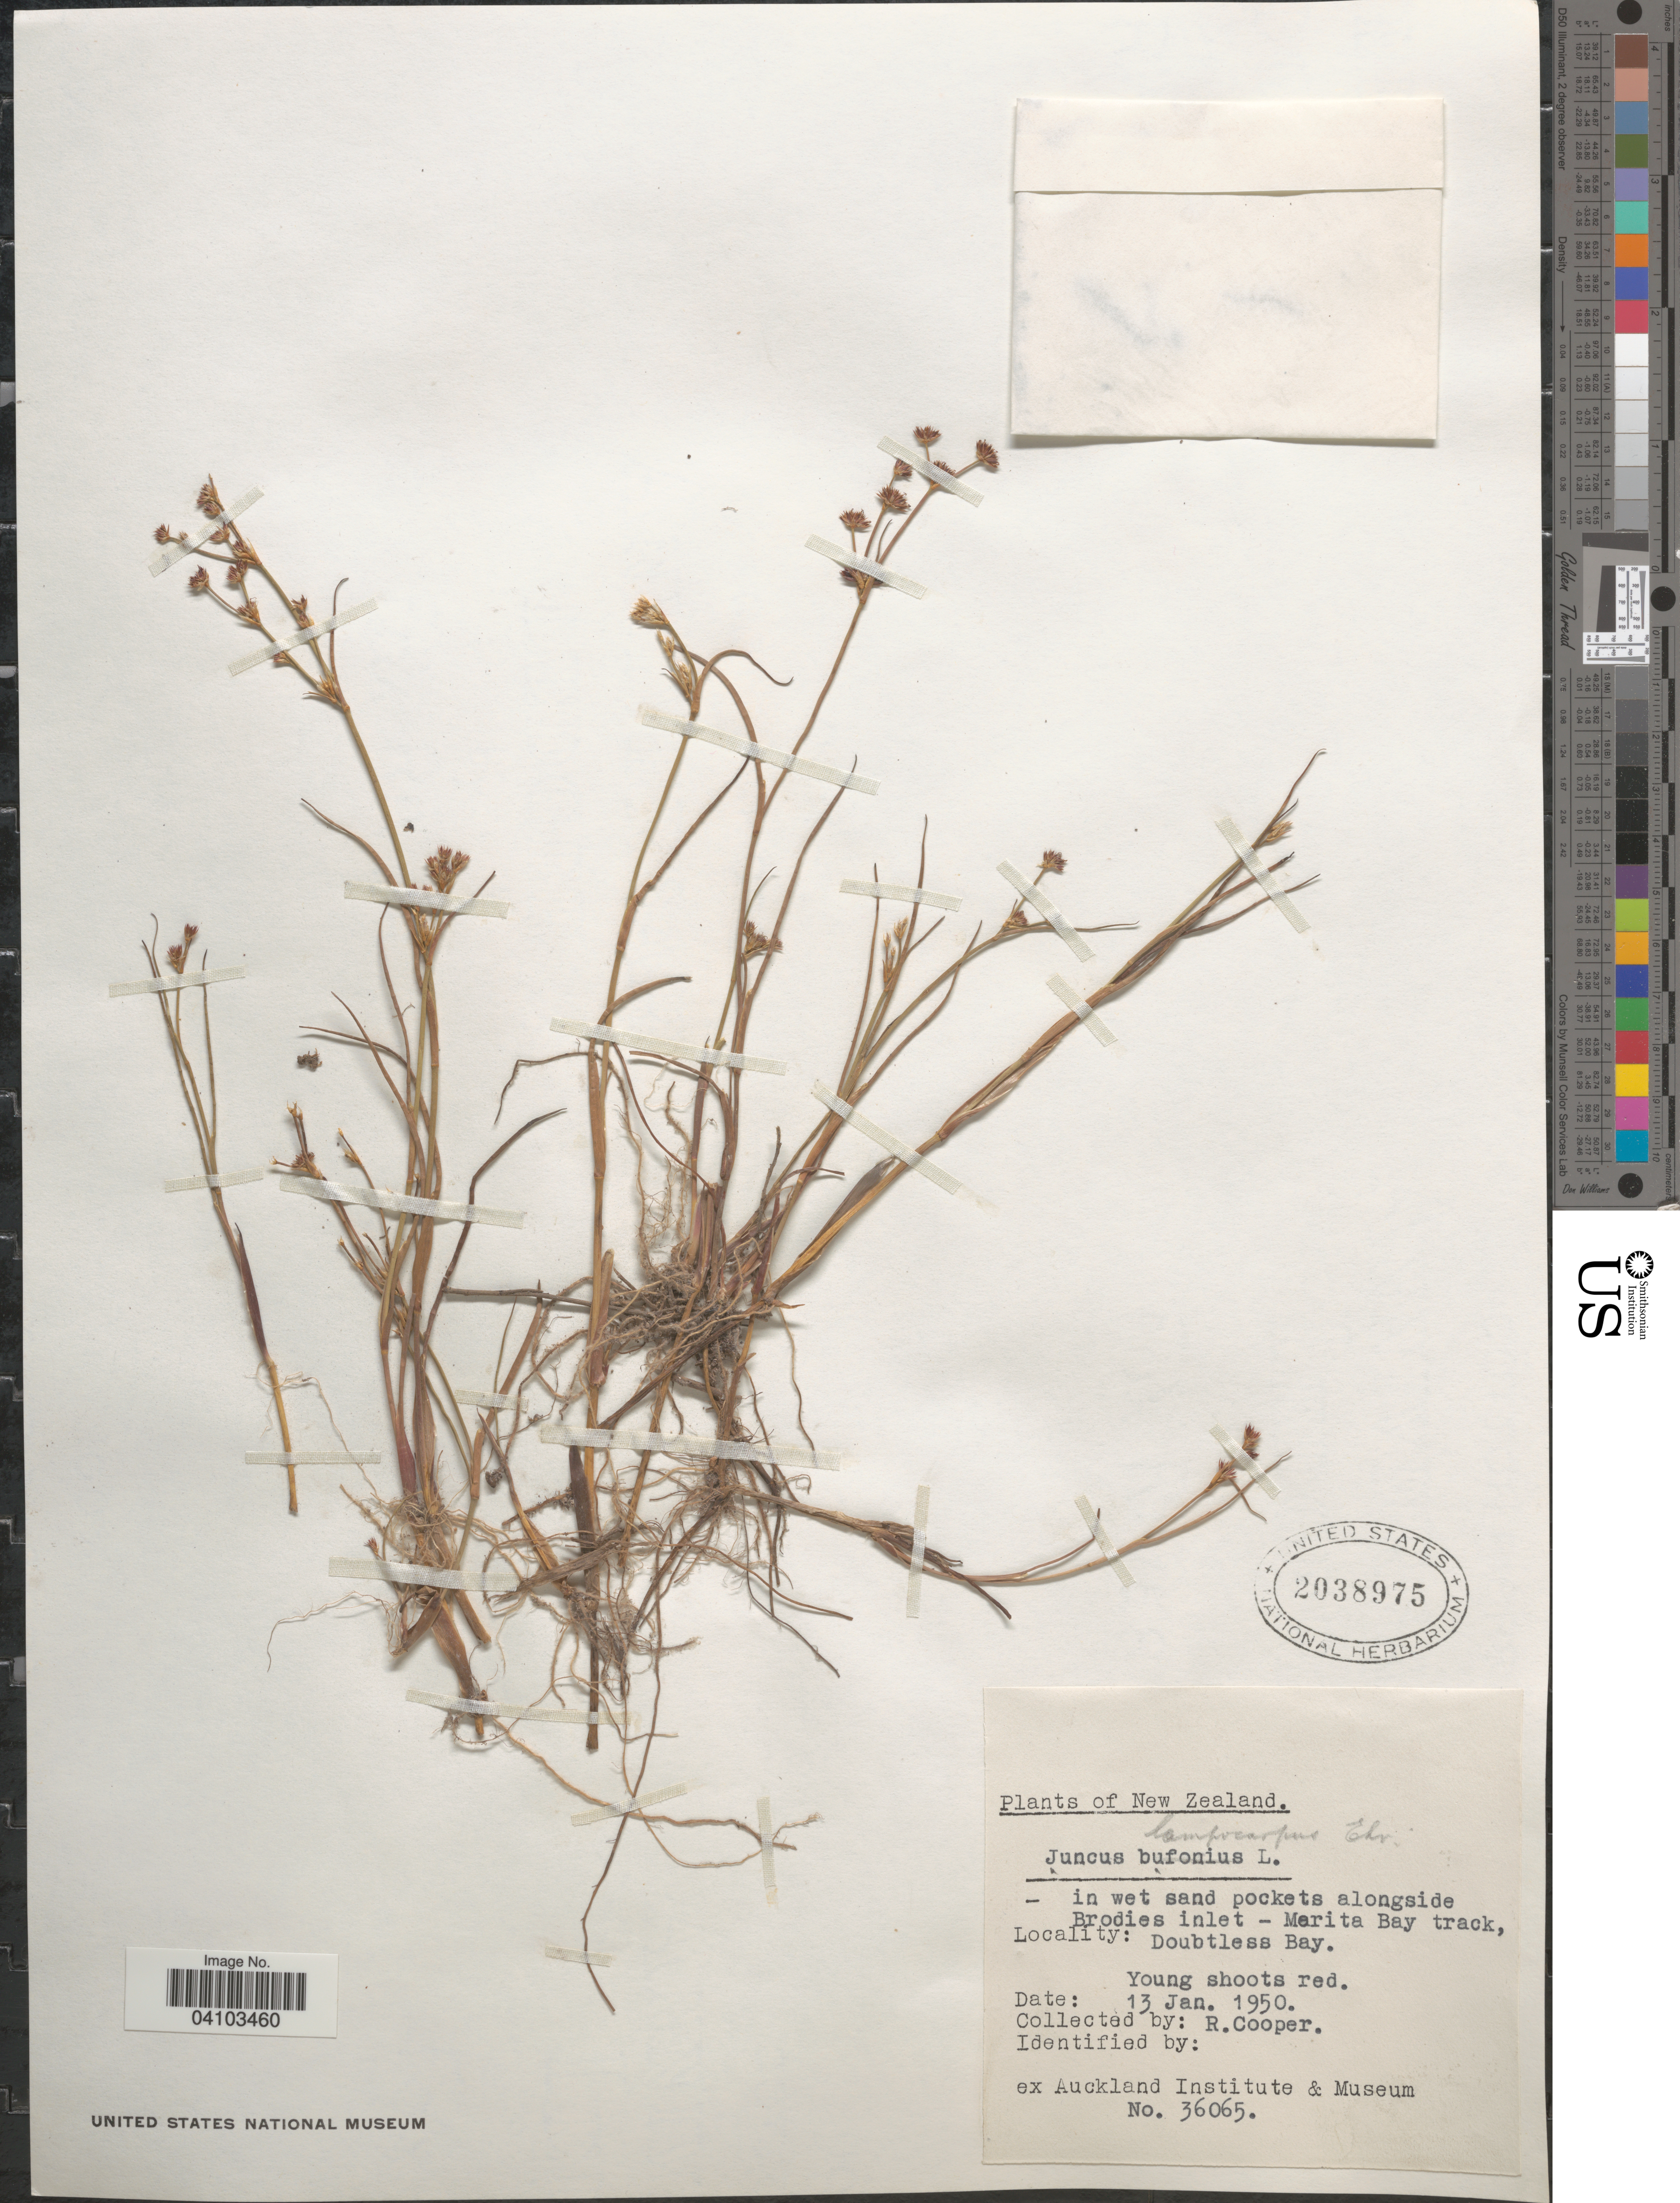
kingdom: Plantae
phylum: Tracheophyta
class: Liliopsida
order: Poales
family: Juncaceae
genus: Juncus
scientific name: Juncus lampocarpus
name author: Ehrh.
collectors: R. Cooper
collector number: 36065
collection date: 1950-01-13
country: New Zealand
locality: In wet sand pockets alongside Brodies inlet - Merita Bay track, Doubtless Bay.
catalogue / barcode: US 2038975